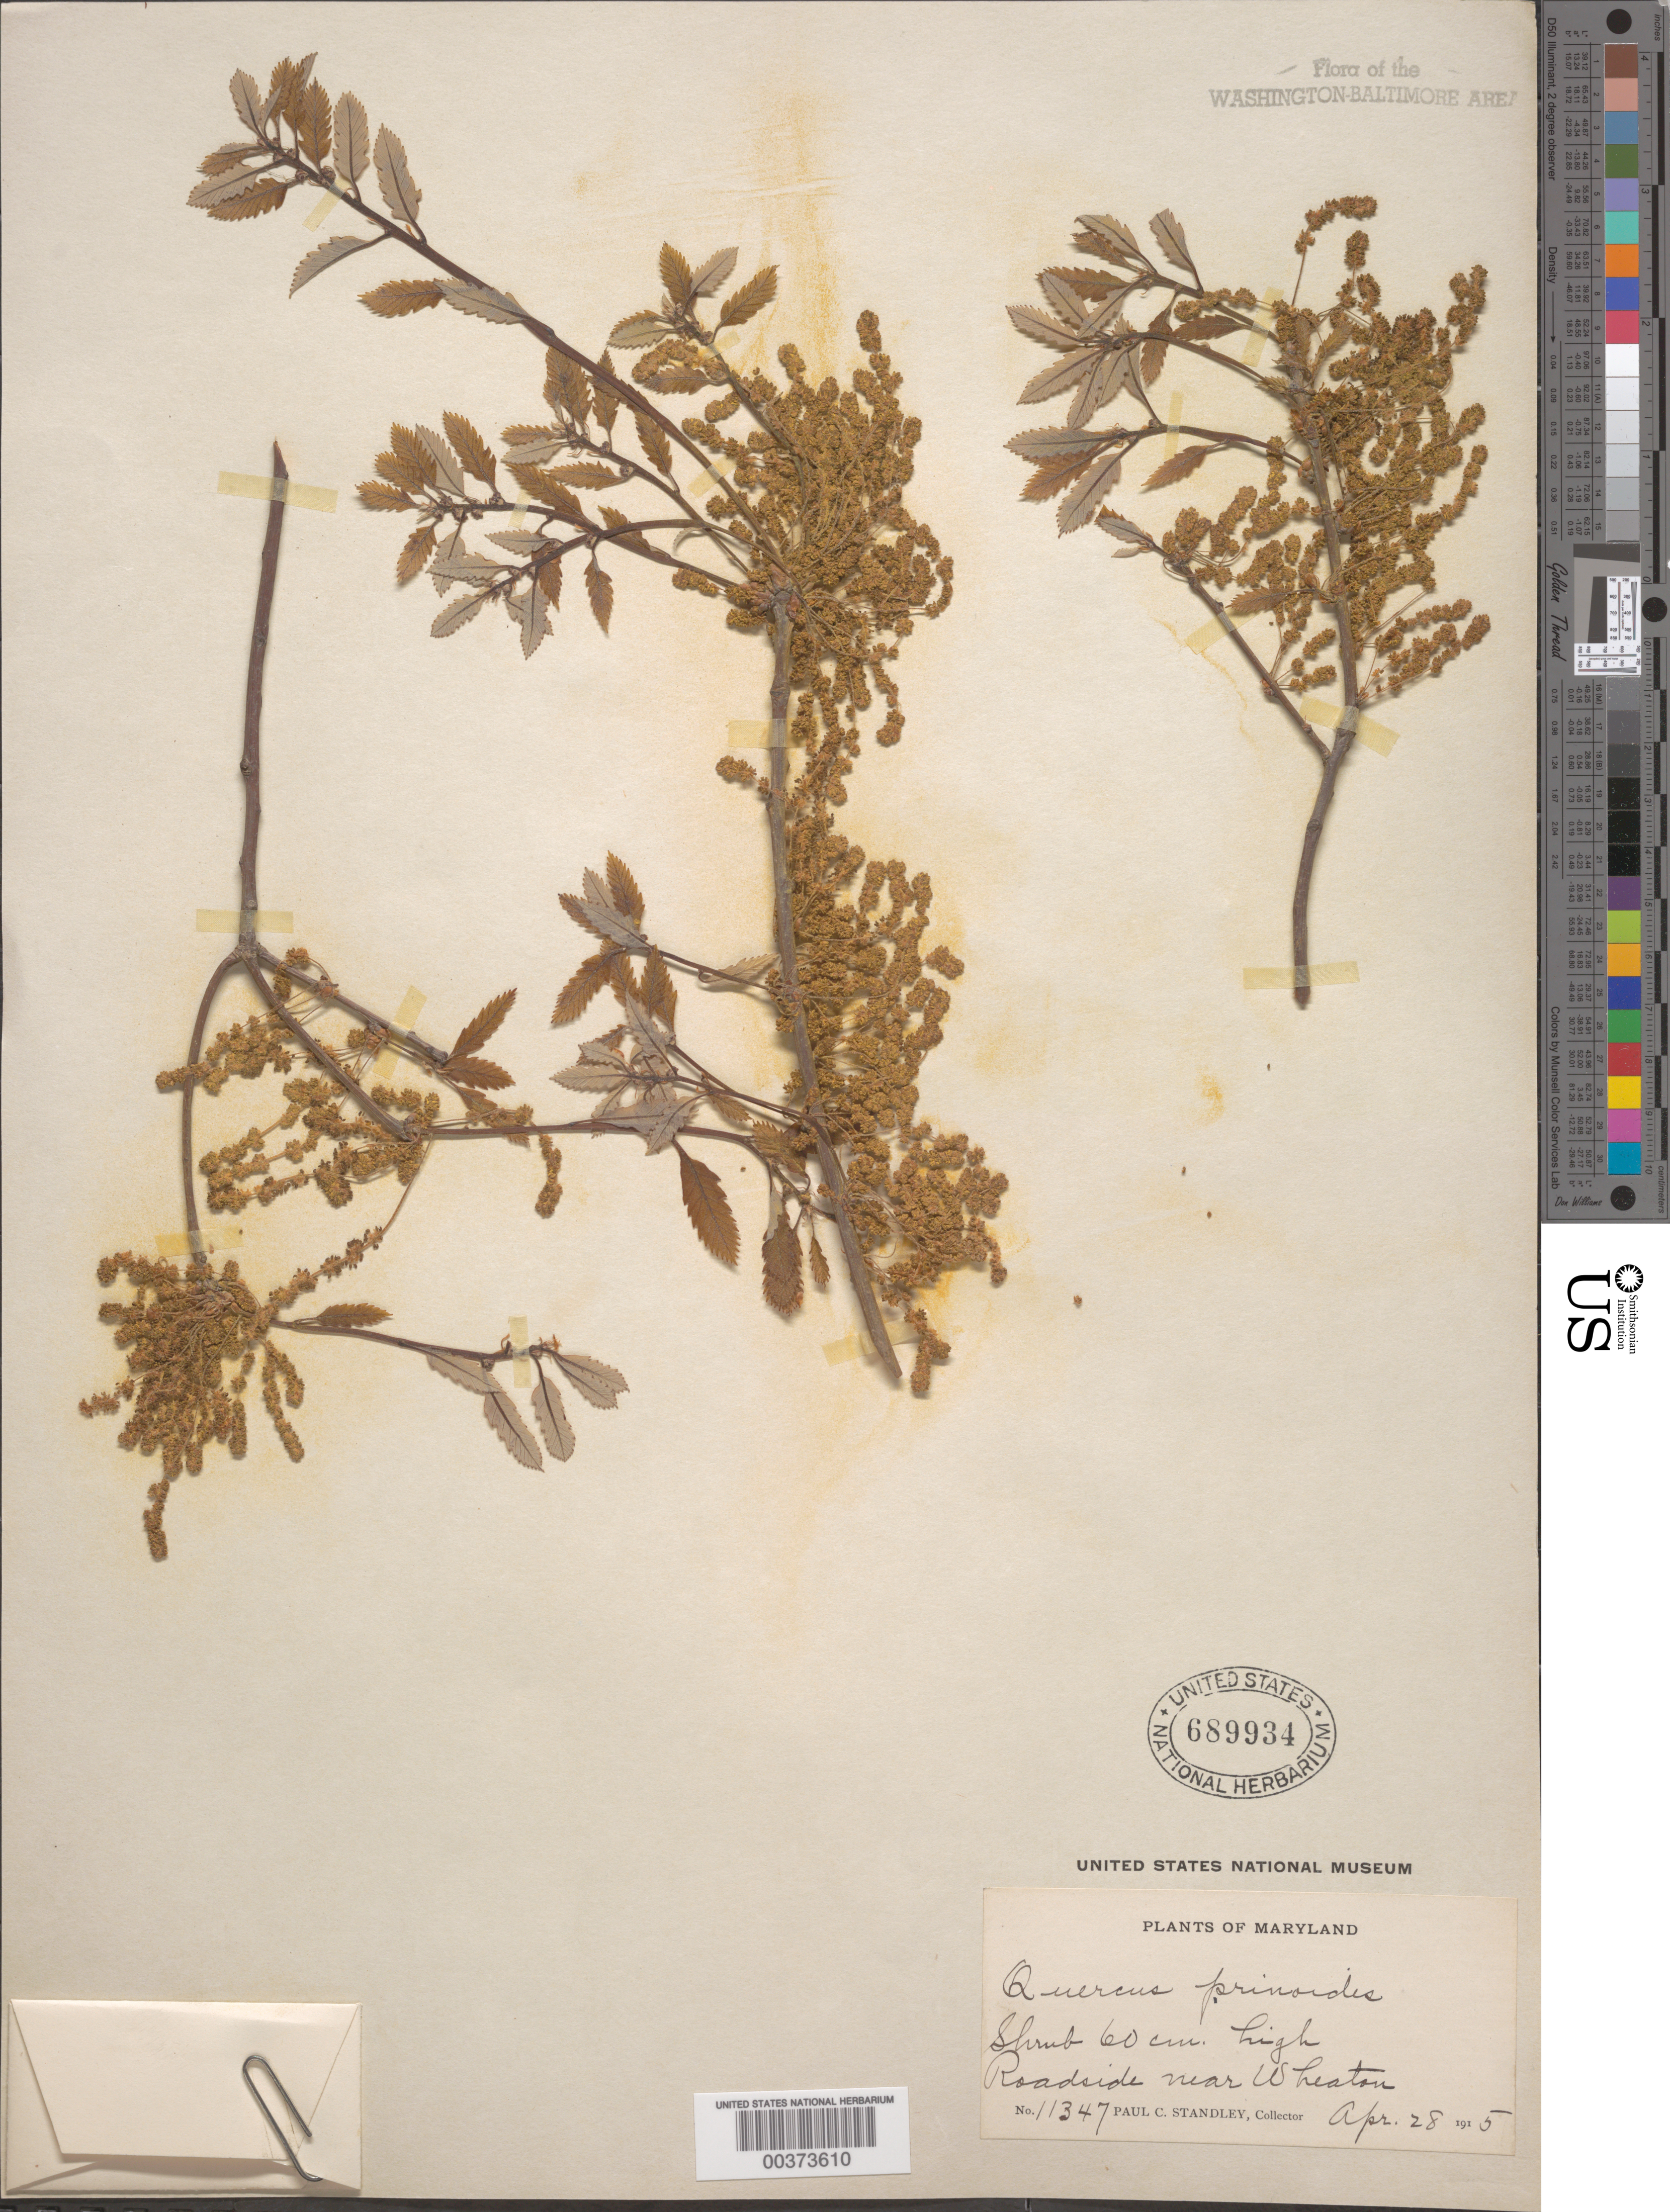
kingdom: Plantae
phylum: Tracheophyta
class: Magnoliopsida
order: Fagales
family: Fagaceae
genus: Quercus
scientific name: Quercus prinoides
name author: Willd.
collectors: P. C. Standley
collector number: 11347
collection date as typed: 28 Apr 1915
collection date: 1915-04-28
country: United States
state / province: Maryland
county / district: Montgomery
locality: Wheaton vicinity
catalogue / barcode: US 689934